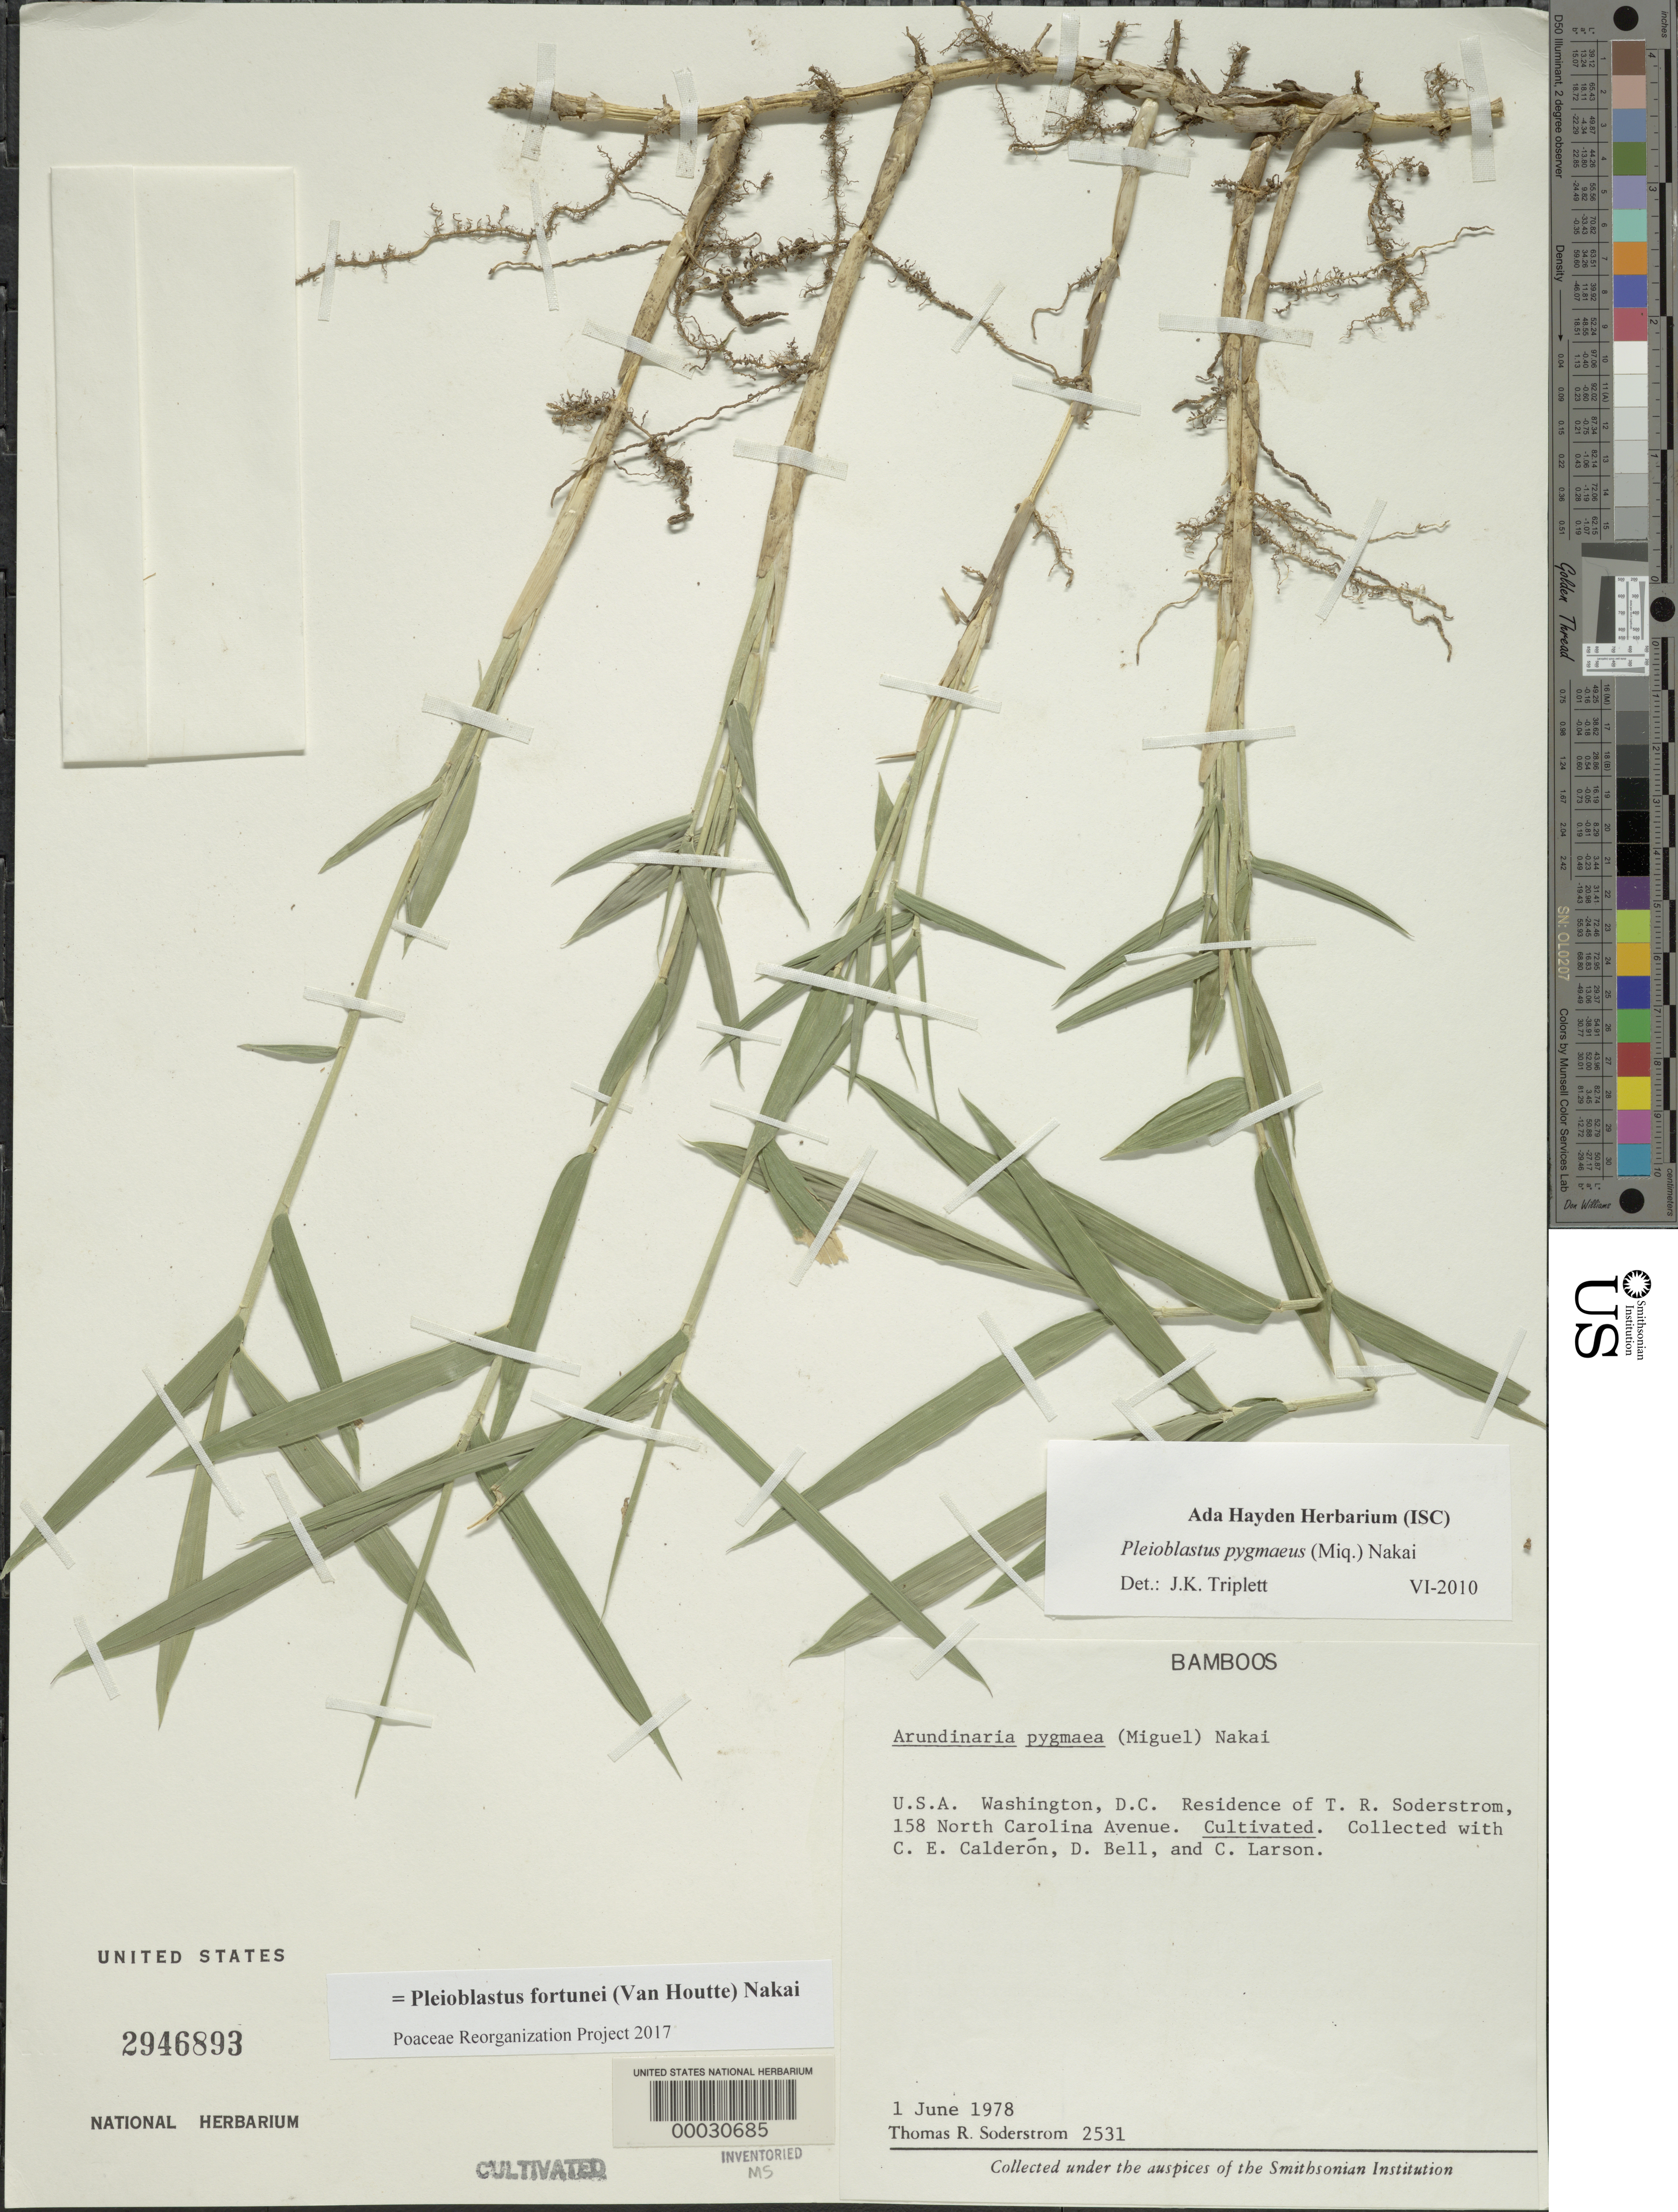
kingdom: Plantae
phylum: Tracheophyta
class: Liliopsida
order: Poales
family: Poaceae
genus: Pleioblastus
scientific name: Pleioblastus fortunei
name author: (Van Houtte) Nakai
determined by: Poaceae Reorganization Project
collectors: T. R. Soderstrom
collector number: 2531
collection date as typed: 01 Jun 1978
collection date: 1978-06-01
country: United States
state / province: District of Columbia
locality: Washington, residence of t.r. soderstrom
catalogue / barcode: US 2946893